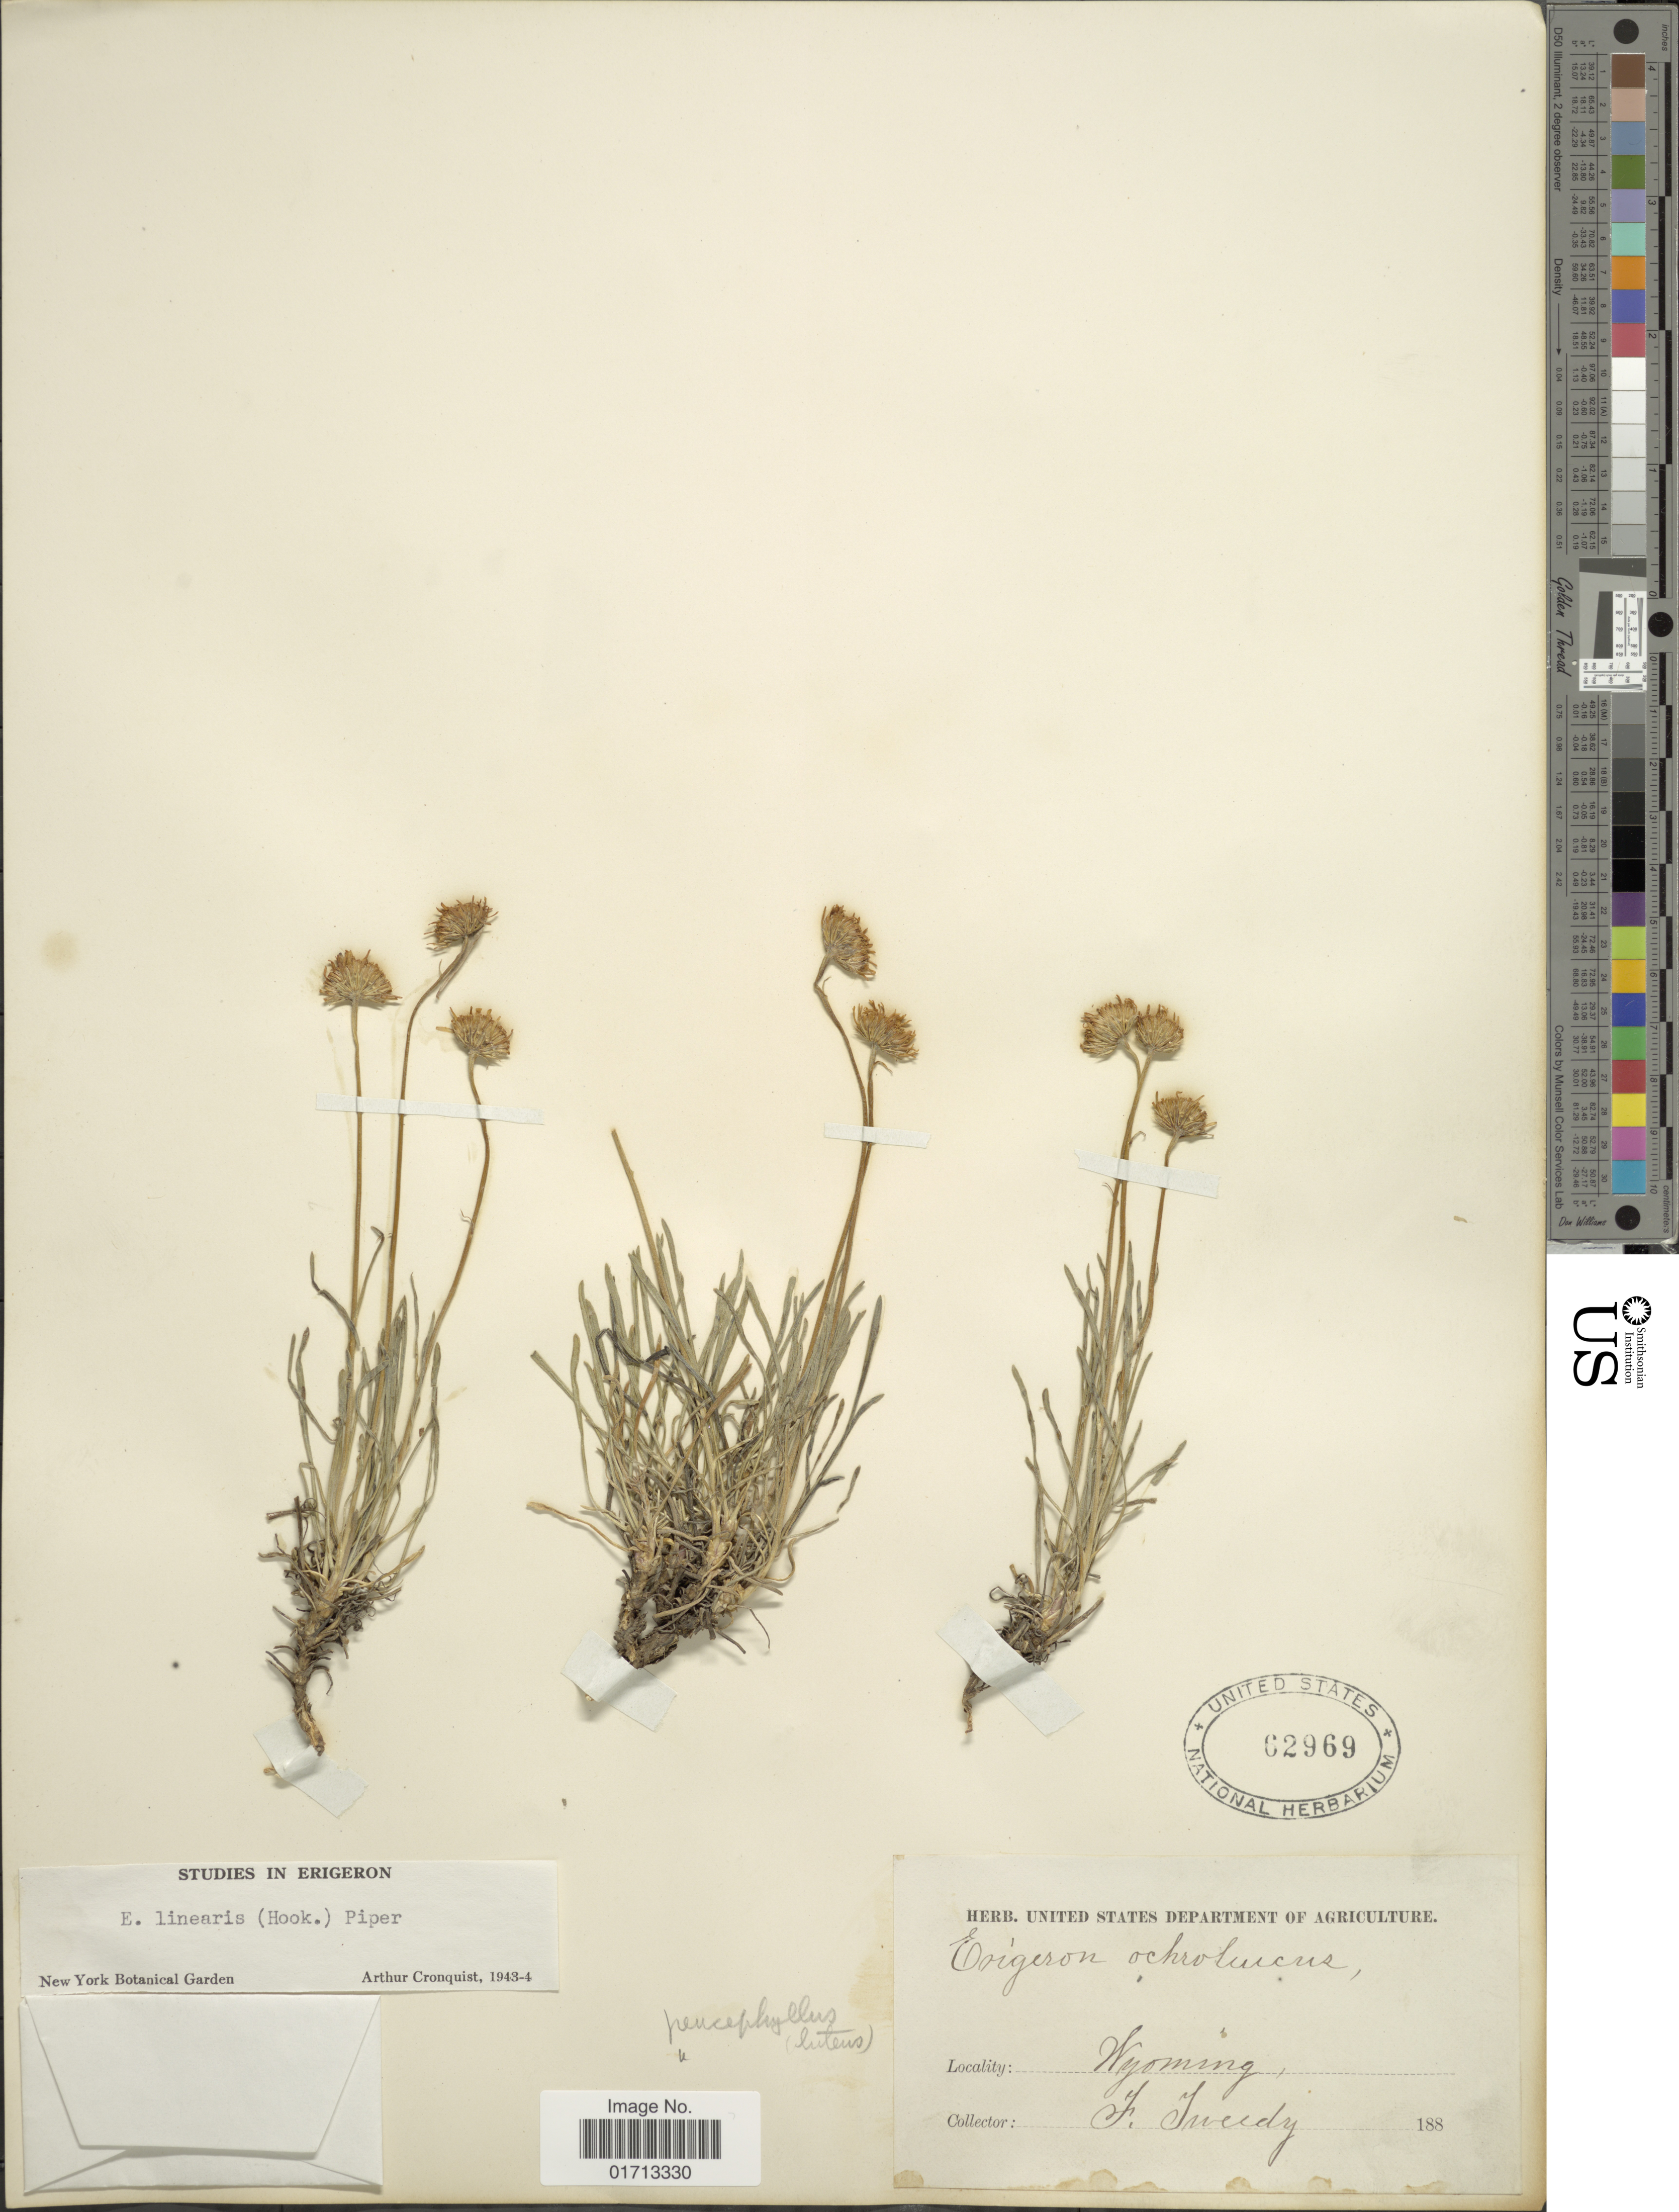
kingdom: Plantae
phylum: Tracheophyta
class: Magnoliopsida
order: Asterales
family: Asteraceae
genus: Erigeron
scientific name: Erigeron linearis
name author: (Hook.) Piper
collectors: F. Tweedy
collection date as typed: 188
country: United States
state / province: Wyoming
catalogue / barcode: US 62969